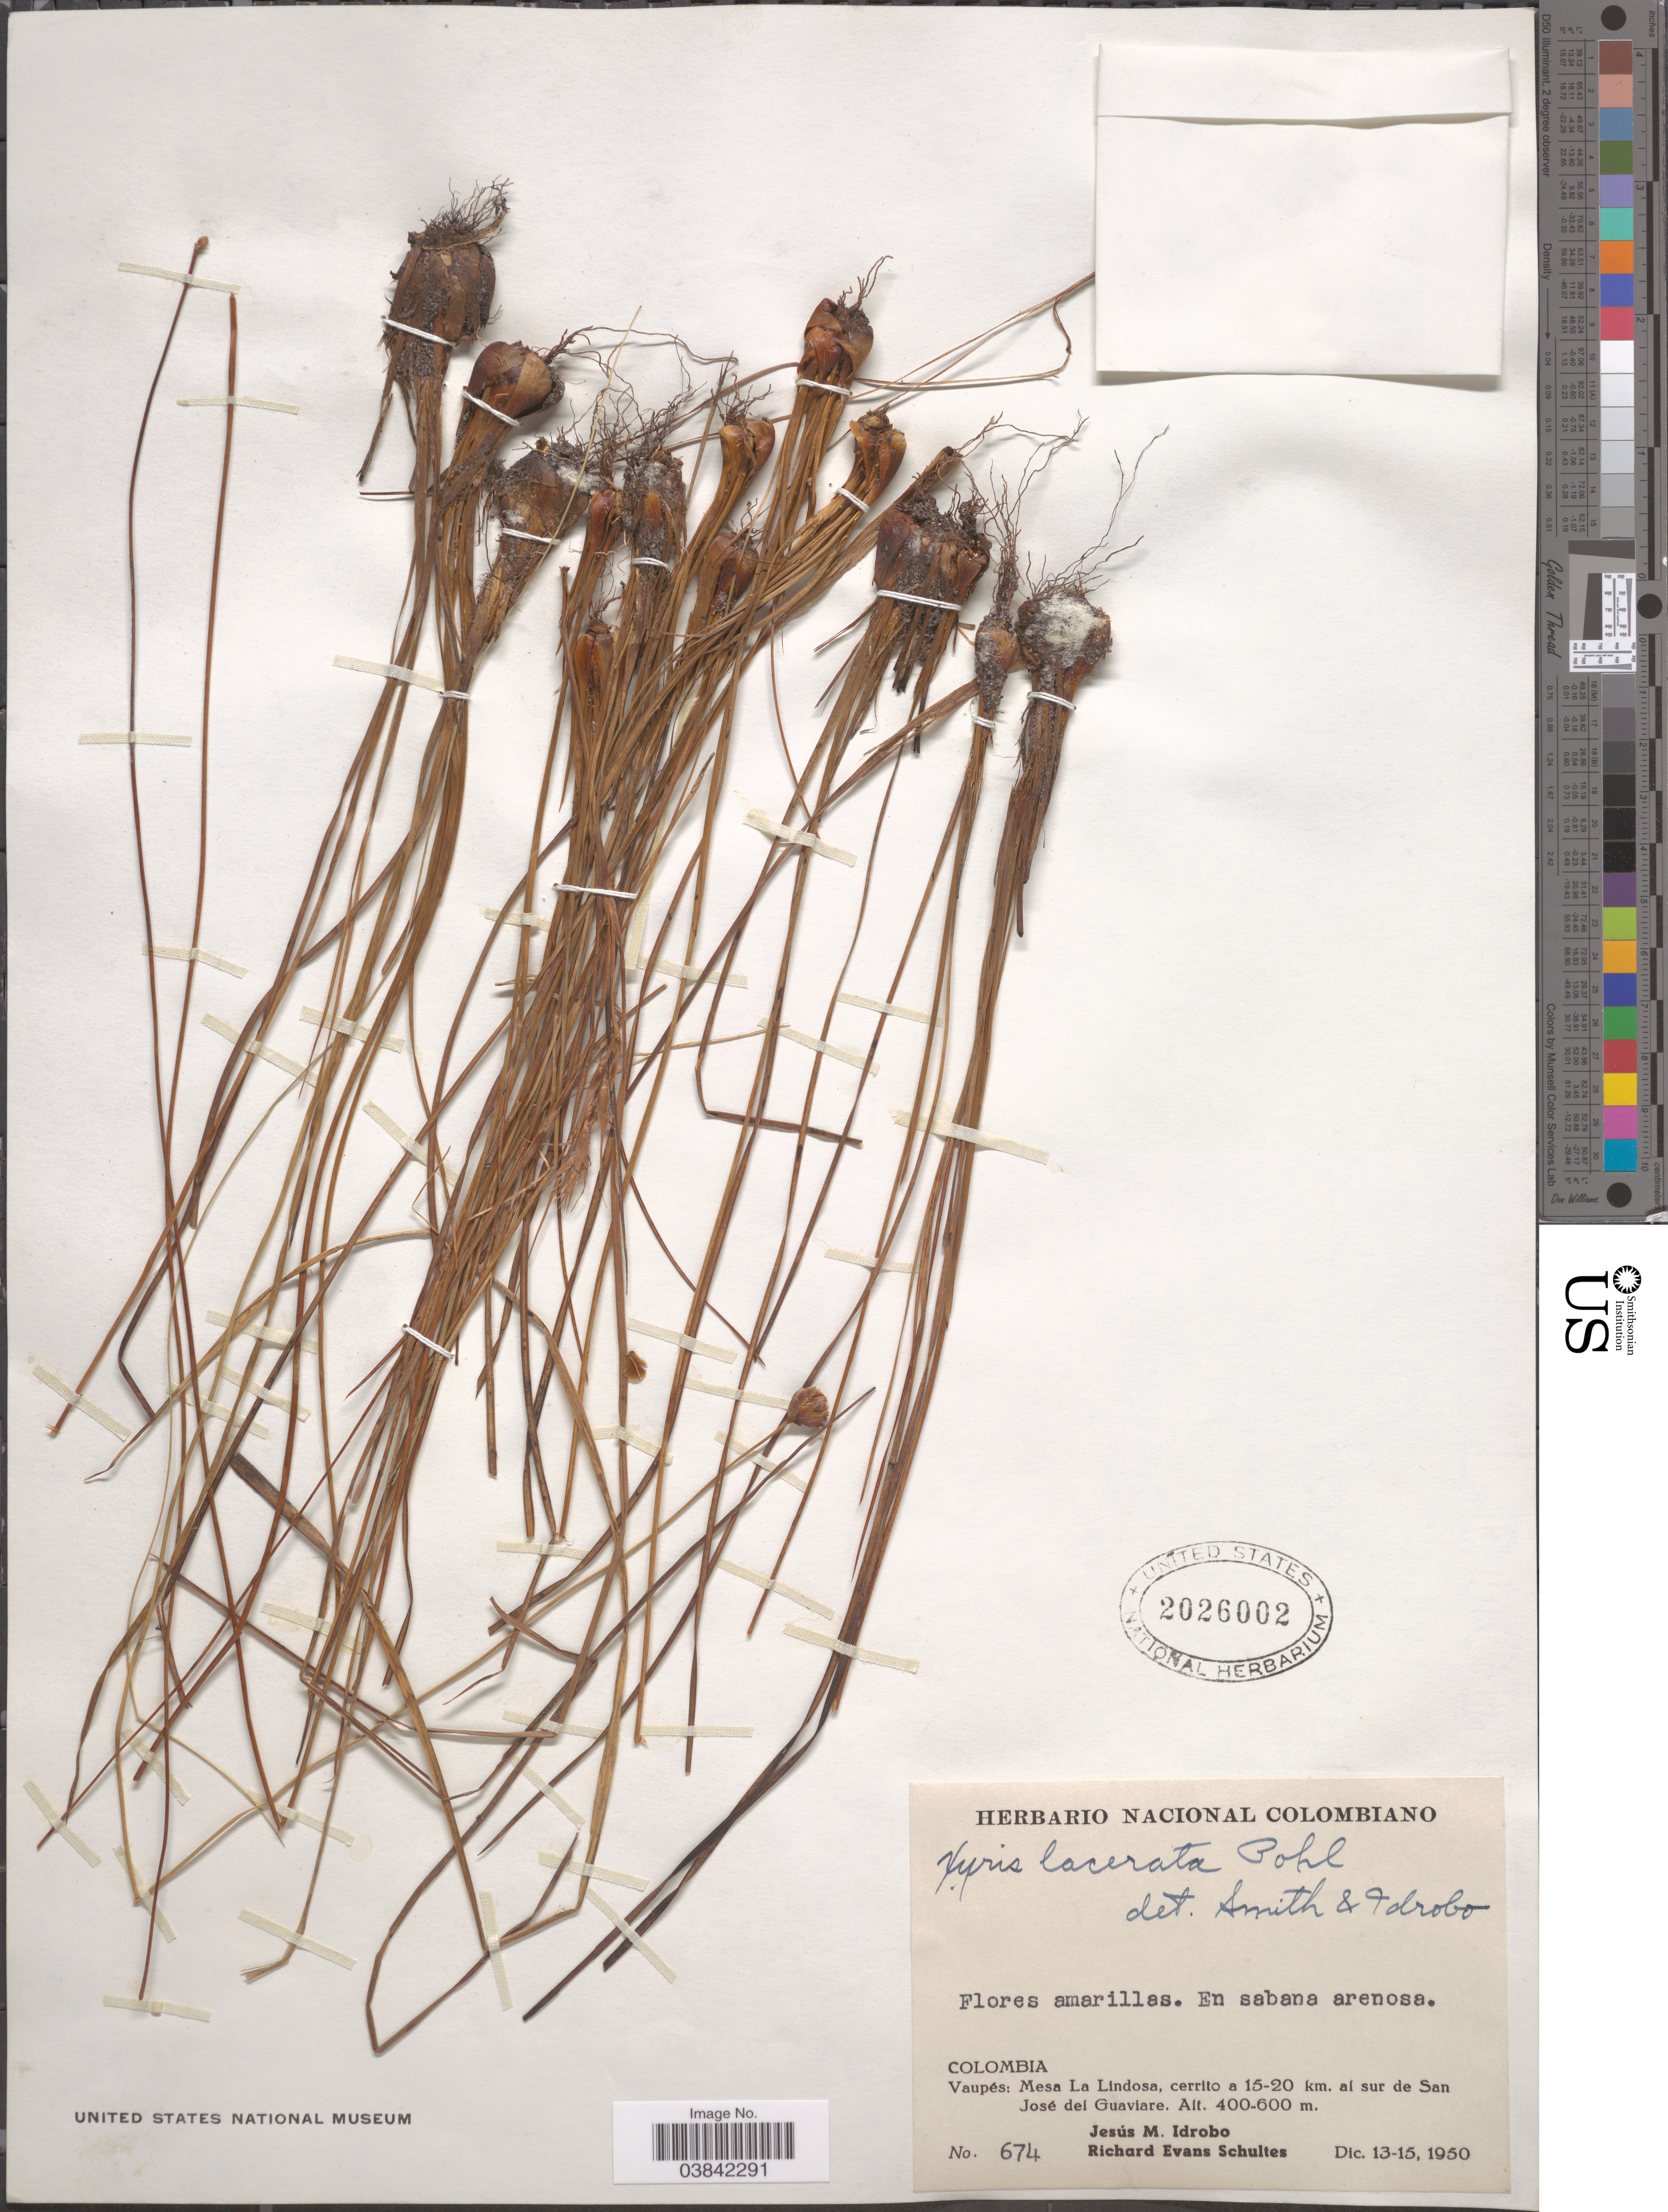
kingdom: Plantae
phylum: Tracheophyta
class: Liliopsida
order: Poales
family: Xyridaceae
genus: Xyris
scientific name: Xyris lacerata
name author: Pohl ex Seub.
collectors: J. M. Idrobo & R. E. Schultes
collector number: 674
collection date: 1950-12-13/1950-12-15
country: Colombia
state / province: Vaupés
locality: Mesa La Lindosa, cerrito a 15-20 km. al sur de San José del Guaviare.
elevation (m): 400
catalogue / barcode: US 2026002